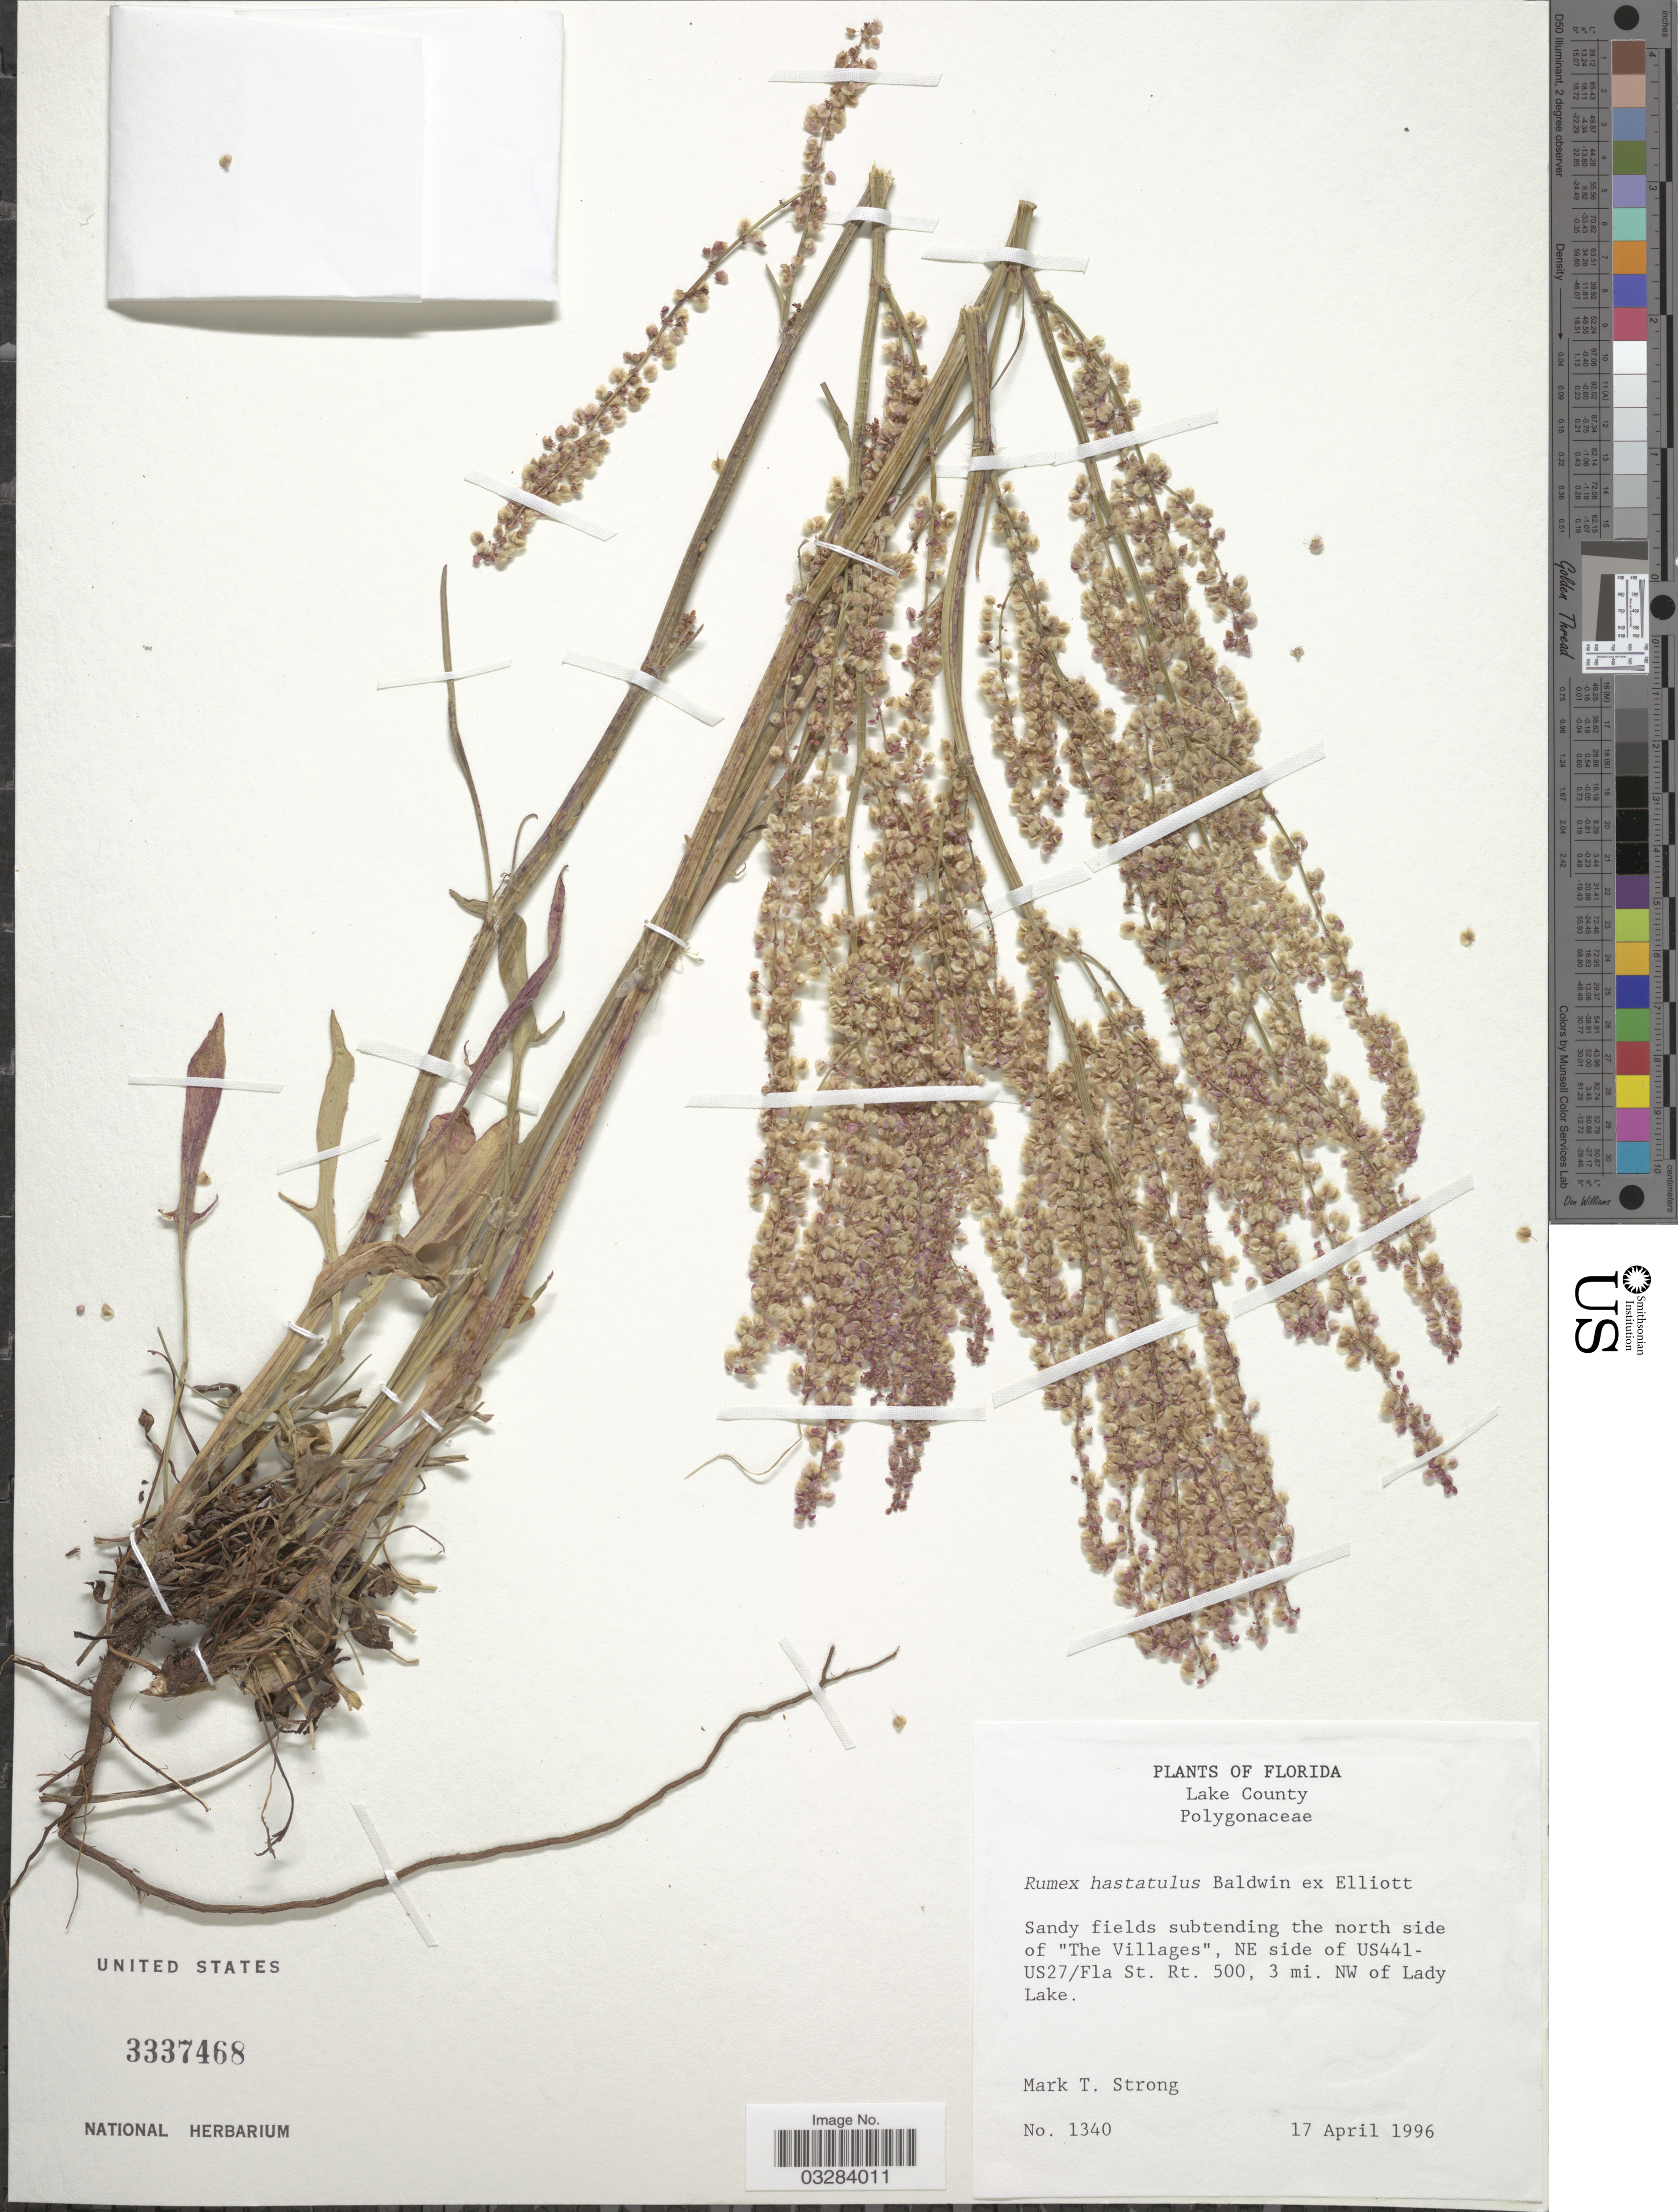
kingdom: Plantae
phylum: Tracheophyta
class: Magnoliopsida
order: Caryophyllales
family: Polygonaceae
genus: Rumex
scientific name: Rumex hastatulus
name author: Baldwin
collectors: M. T. Strong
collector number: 1340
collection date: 1996-04-17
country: United States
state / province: Florida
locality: Lake County. North side of "The Villages", NE side of US441-US27/ Fla St. Rt. 500, 3 mi. NW of Lady Lake.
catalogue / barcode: US 3337468